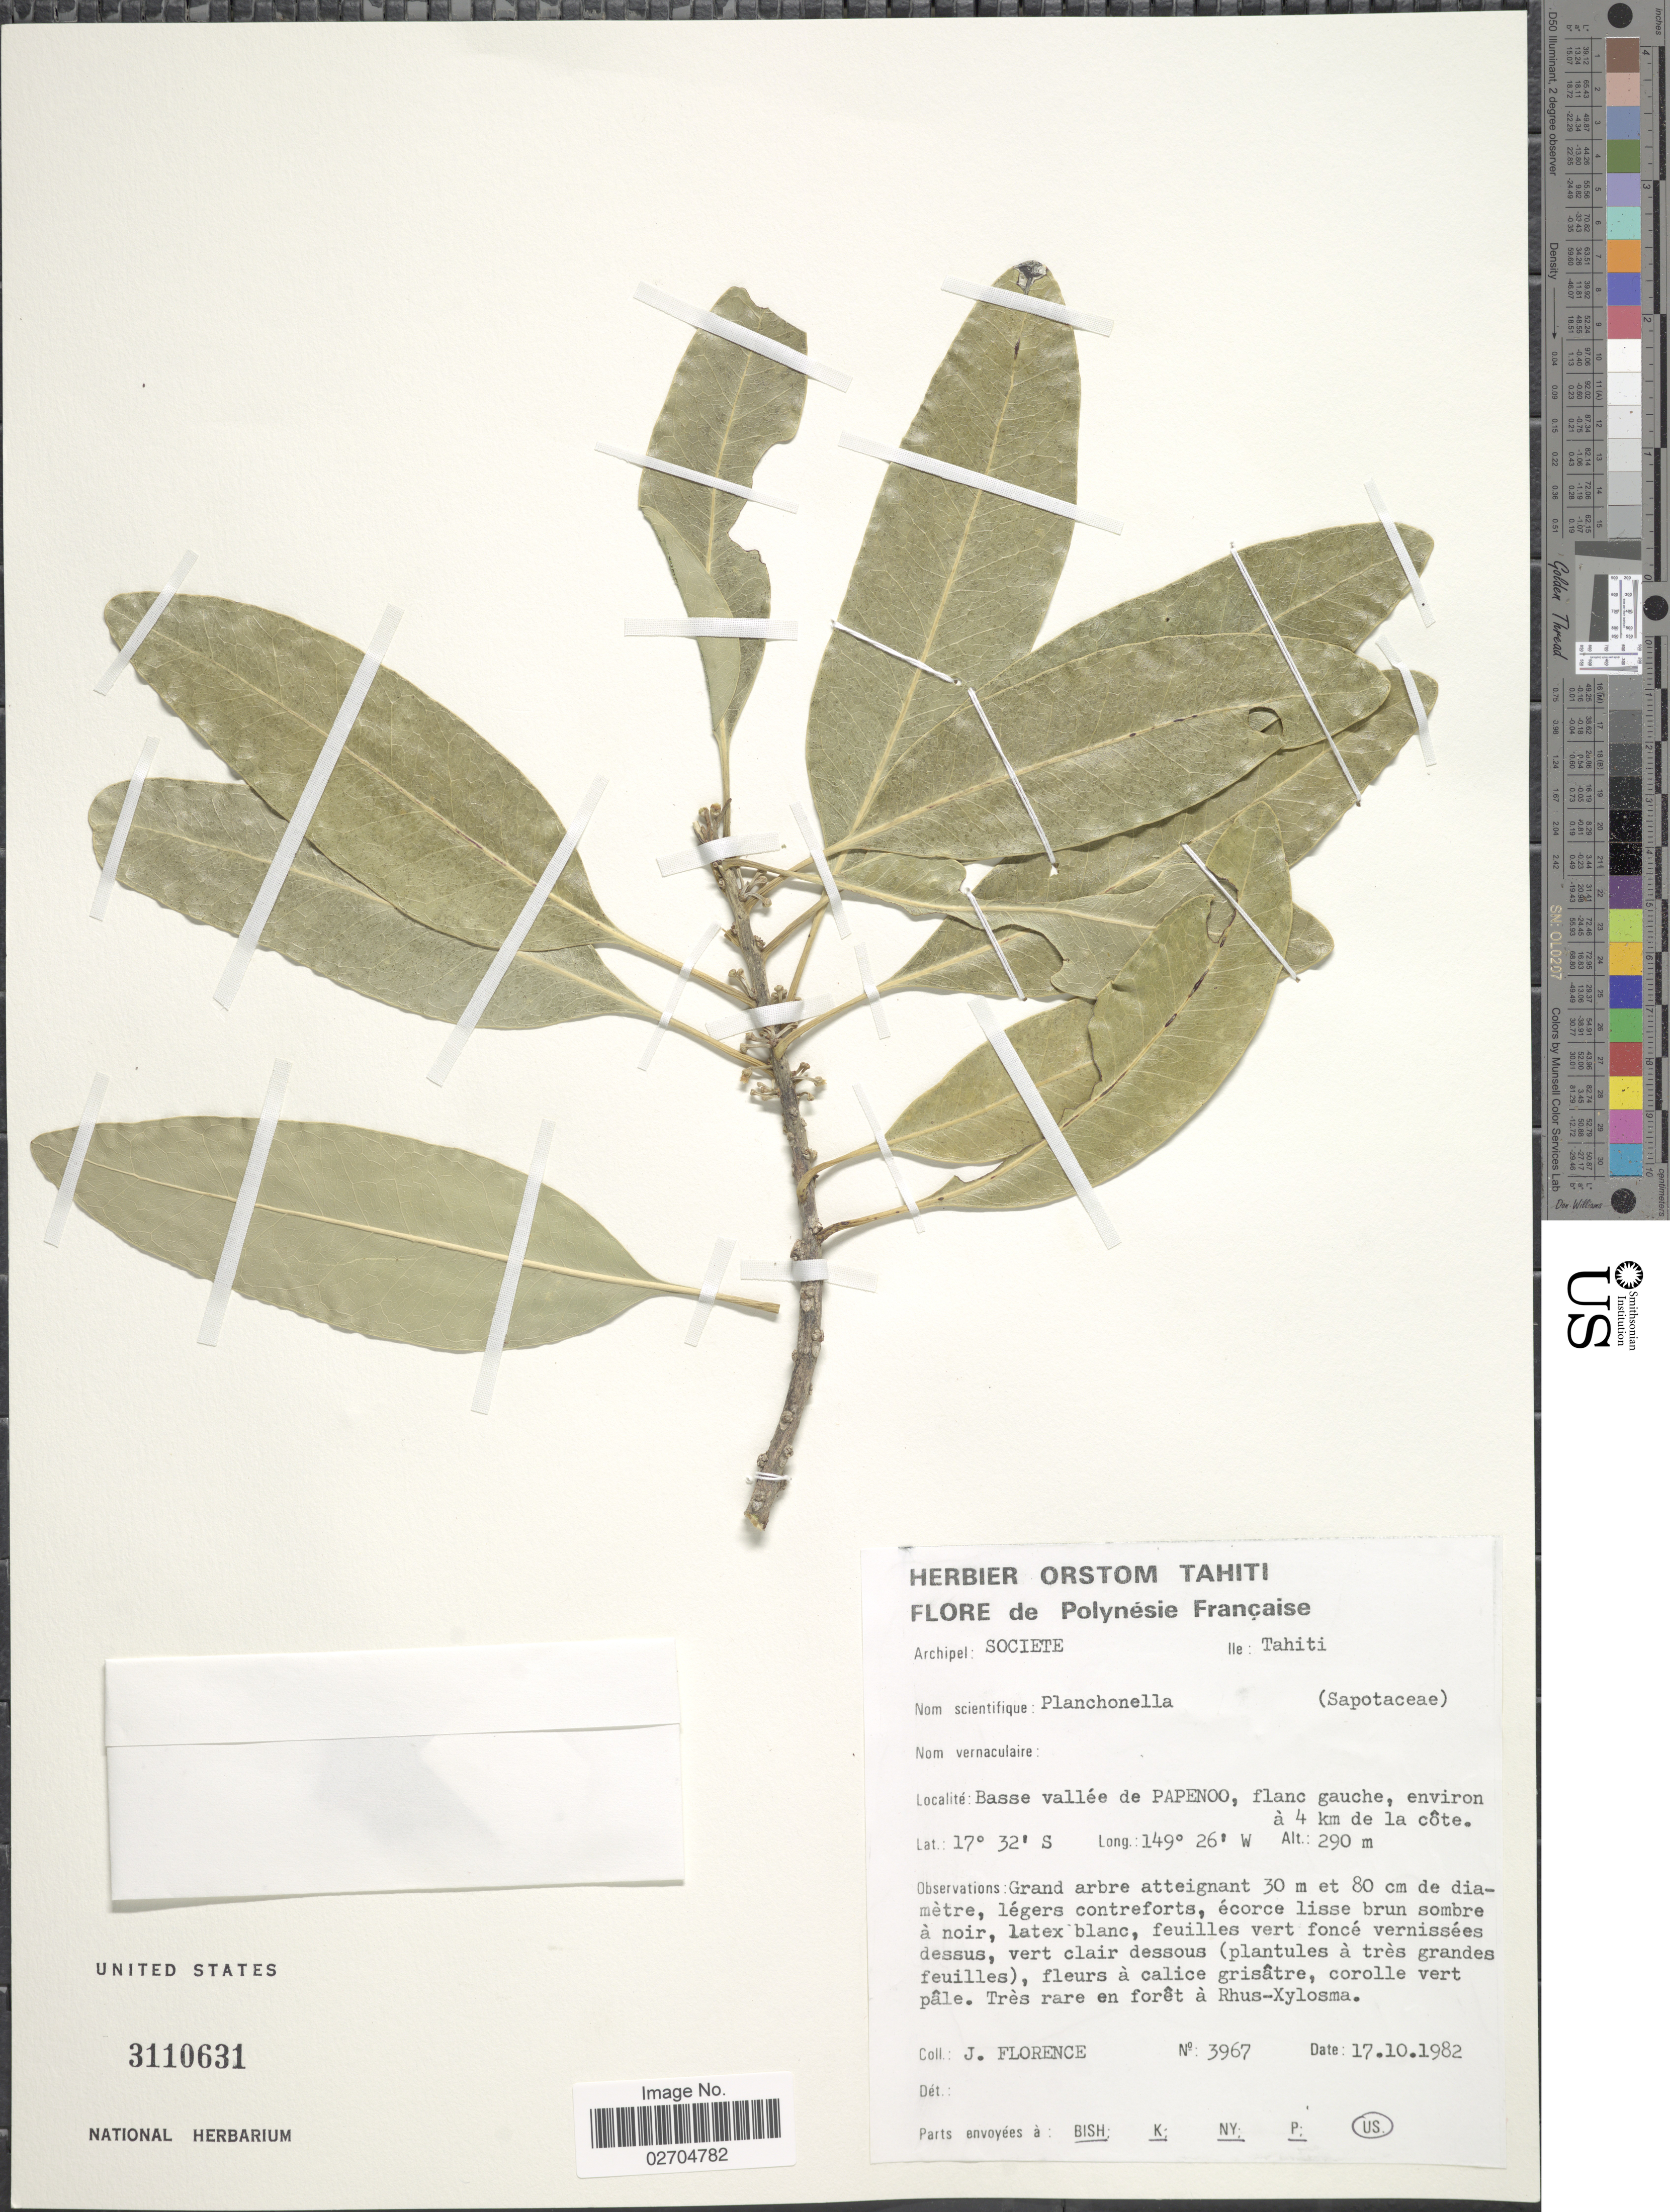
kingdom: Plantae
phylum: Tracheophyta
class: Magnoliopsida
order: Ericales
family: Sapotaceae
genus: Planchonella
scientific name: Planchonella sp.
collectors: J. Florence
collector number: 3967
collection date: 1982-10-17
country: French Polynesia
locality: Polynésie Française. Archipel: Societe. Ile: Tahiti. Basse valleé de Papenoo, flanc gauche, environ à 4 km de la côte.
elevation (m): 290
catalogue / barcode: US 3110631